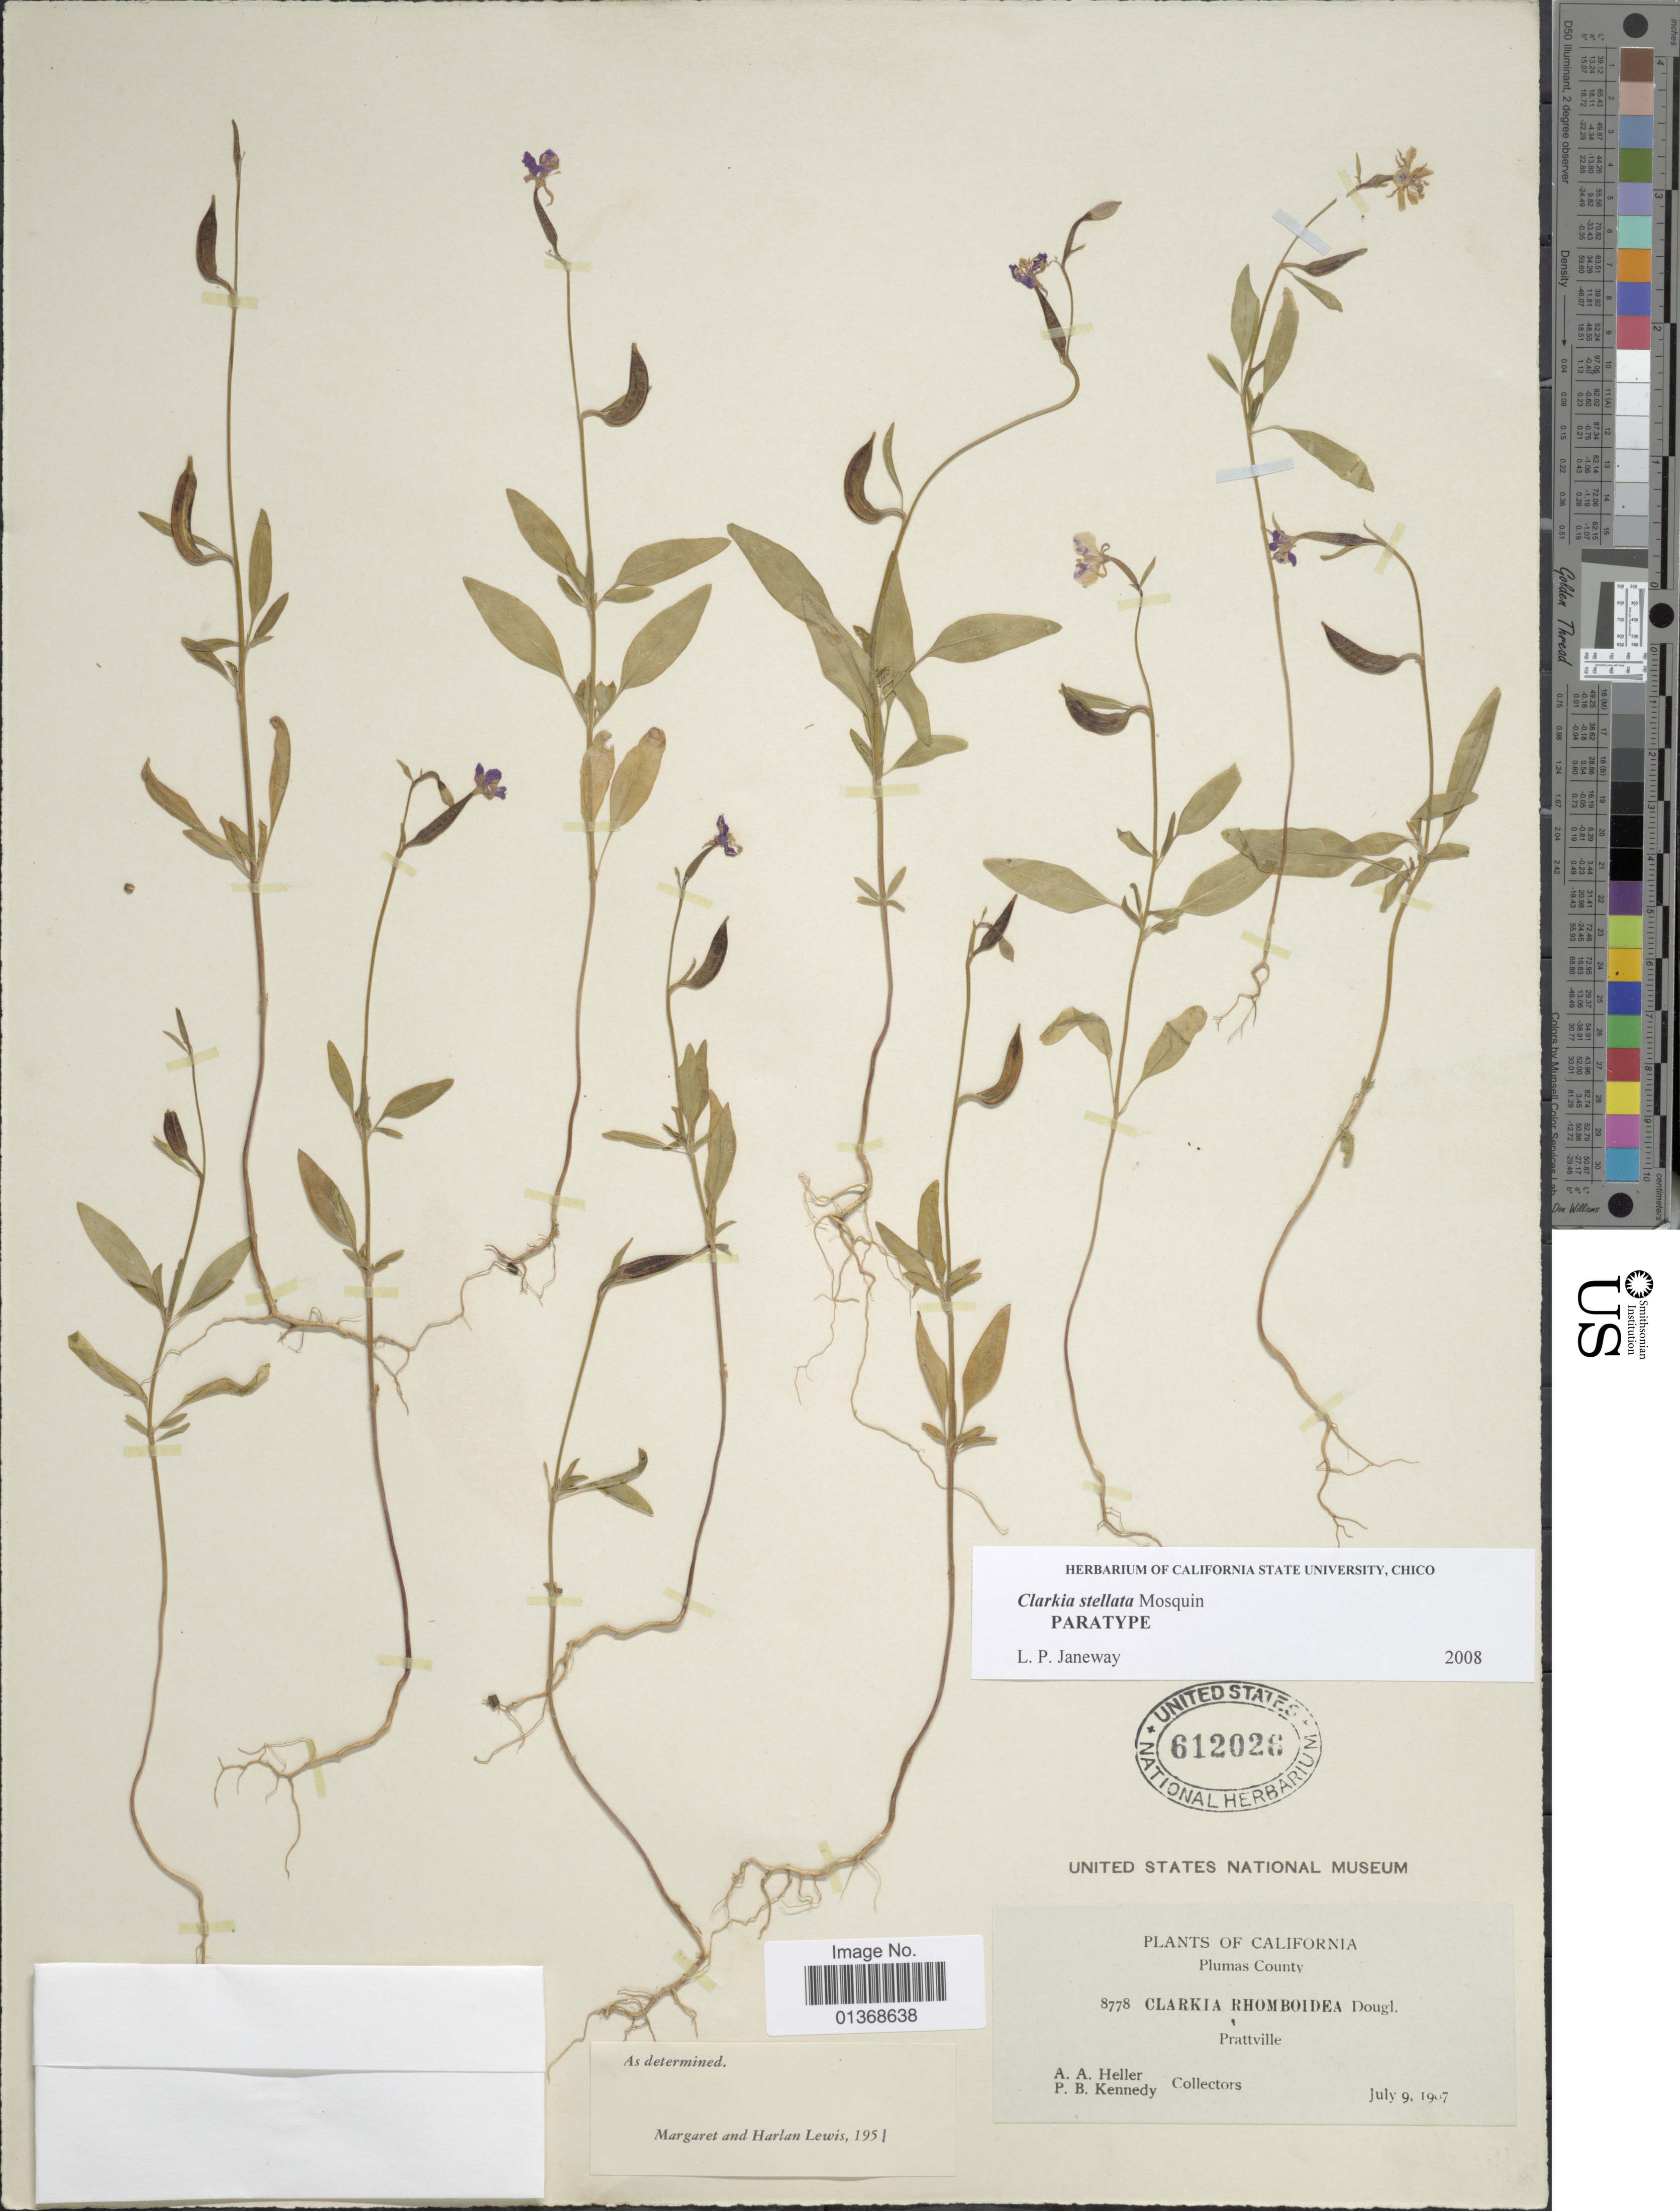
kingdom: Plantae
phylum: Tracheophyta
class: Magnoliopsida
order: Myrtales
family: Onagraceae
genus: Clarkia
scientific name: Clarkia stellata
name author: Mosquin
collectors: A. A. Heller & P. B. Kennedy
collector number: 8778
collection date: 1907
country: United States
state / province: California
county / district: Plumas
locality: Plumas County, Prattville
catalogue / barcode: US 612026